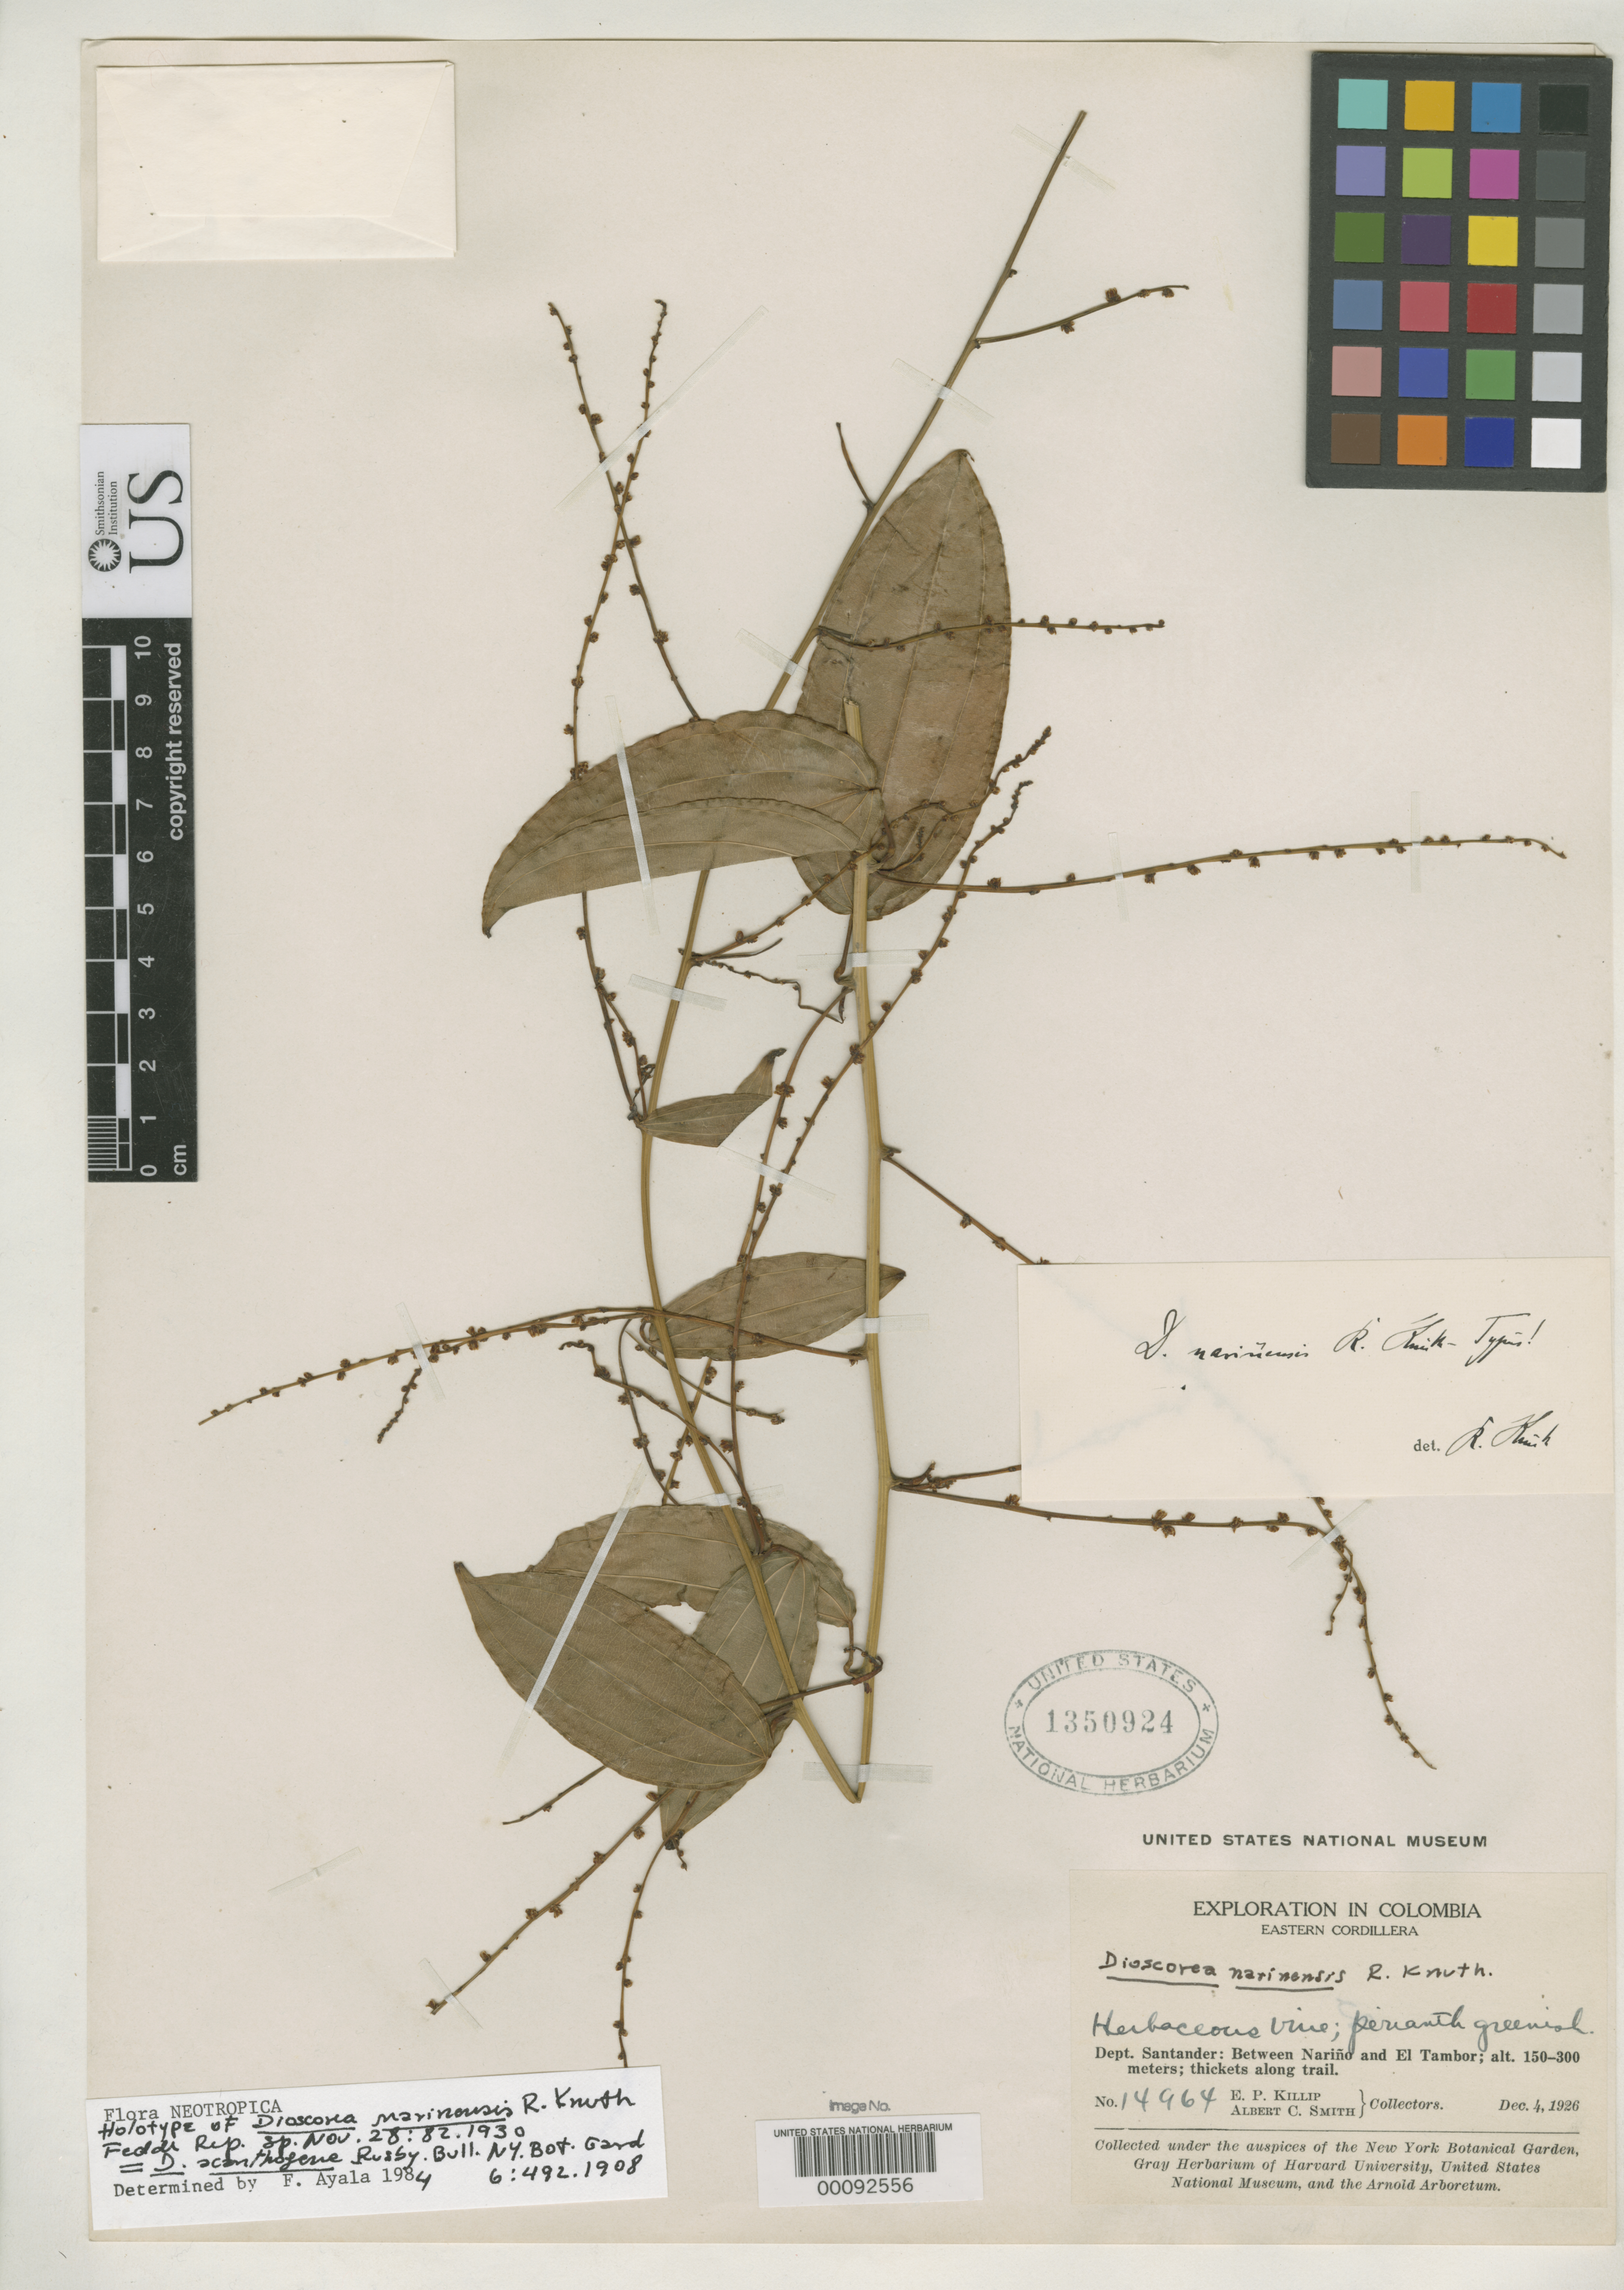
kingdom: Plantae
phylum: Tracheophyta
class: Liliopsida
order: Dioscoreales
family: Dioscoreaceae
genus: Dioscorea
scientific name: Dioscorea narinensis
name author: R. Knuth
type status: Holotype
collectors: E. P. Killip & A. C. Smith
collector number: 14964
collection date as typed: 04 Dec 1926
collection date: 1926-12-04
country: Colombia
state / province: Santander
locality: Narino, El Tambor.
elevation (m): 150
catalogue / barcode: US 1350924